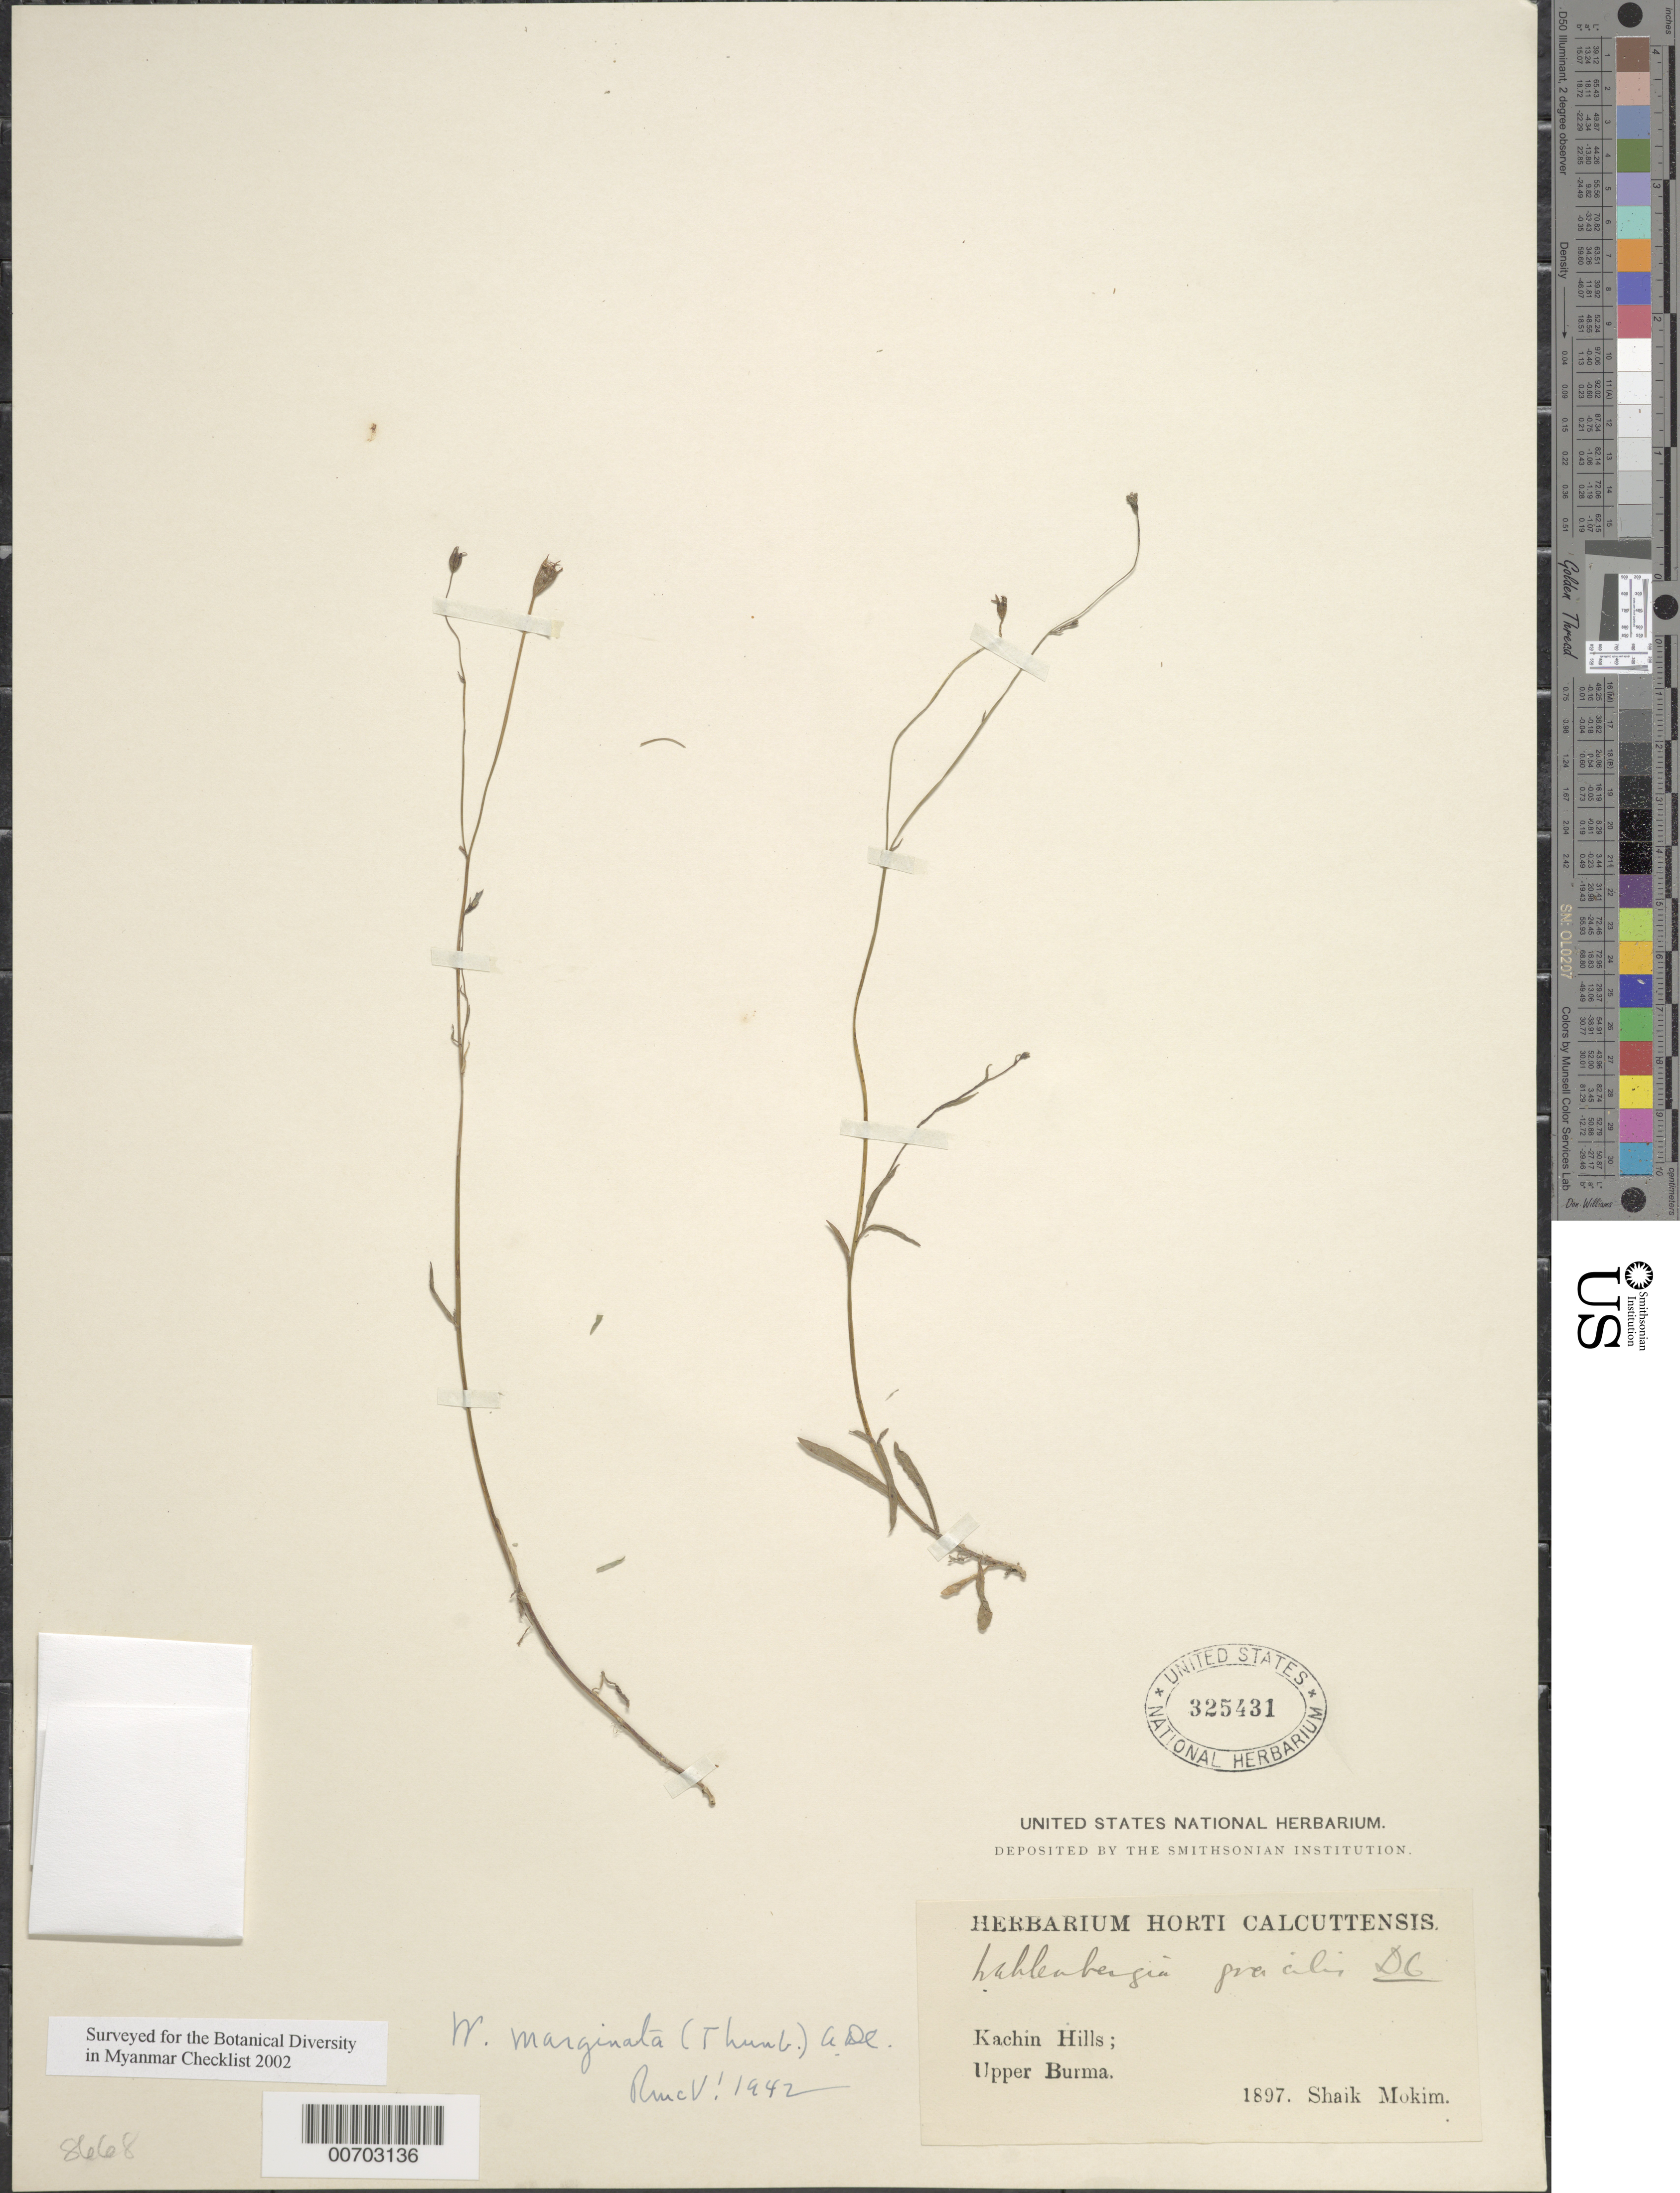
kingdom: Plantae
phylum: Tracheophyta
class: Magnoliopsida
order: Asterales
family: Campanulaceae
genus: Wahlenbergia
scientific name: Wahlenbergia marginata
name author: (Thunb.) A. DC.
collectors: S. Mokim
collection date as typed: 1897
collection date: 1897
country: Myanmar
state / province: Kachin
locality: Kachin Hills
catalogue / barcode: US 325431